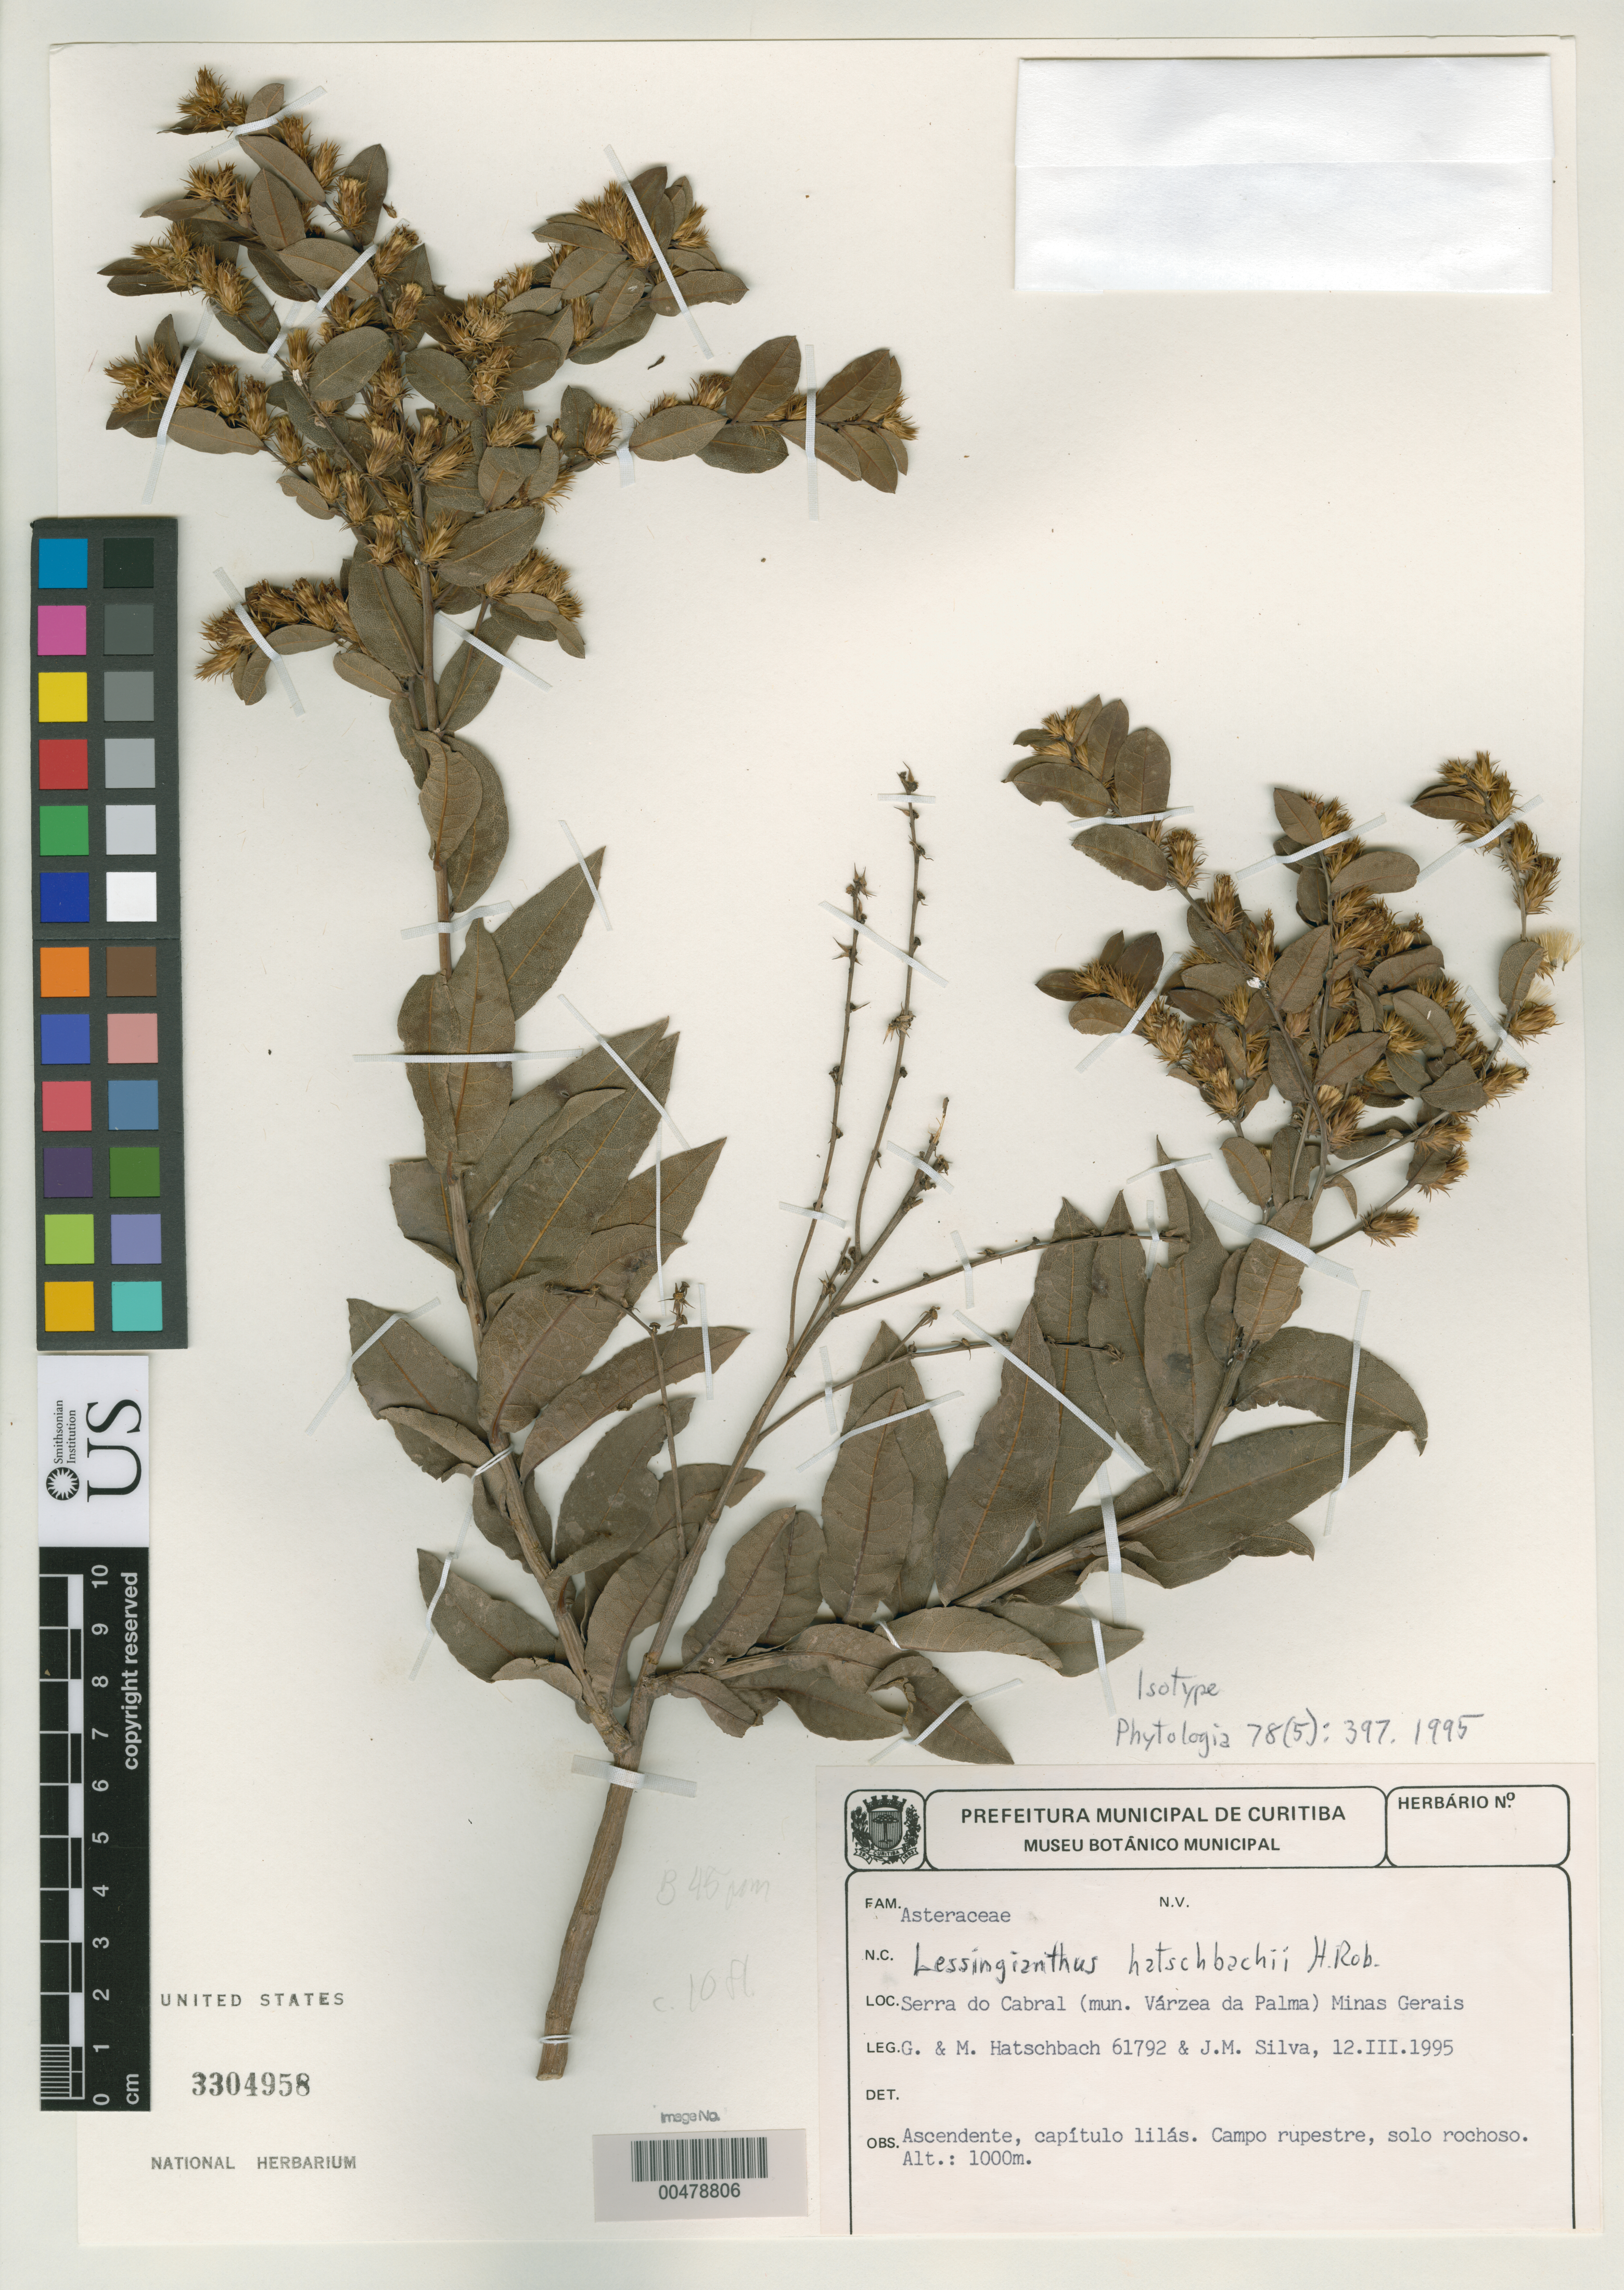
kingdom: Plantae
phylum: Tracheophyta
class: Magnoliopsida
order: Asterales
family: Asteraceae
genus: Lessingianthus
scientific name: Lessingianthus hatschbachii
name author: H. Rob.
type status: Isotype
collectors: G. Hatschbach, M. M. Hatschbach & R. Silvam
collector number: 61792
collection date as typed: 12 Mar 1995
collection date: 1995-03-12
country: Brazil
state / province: Minas Gerais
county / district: Varzea da Palma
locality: Serra do Cabral.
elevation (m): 1000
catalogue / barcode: US 3304958